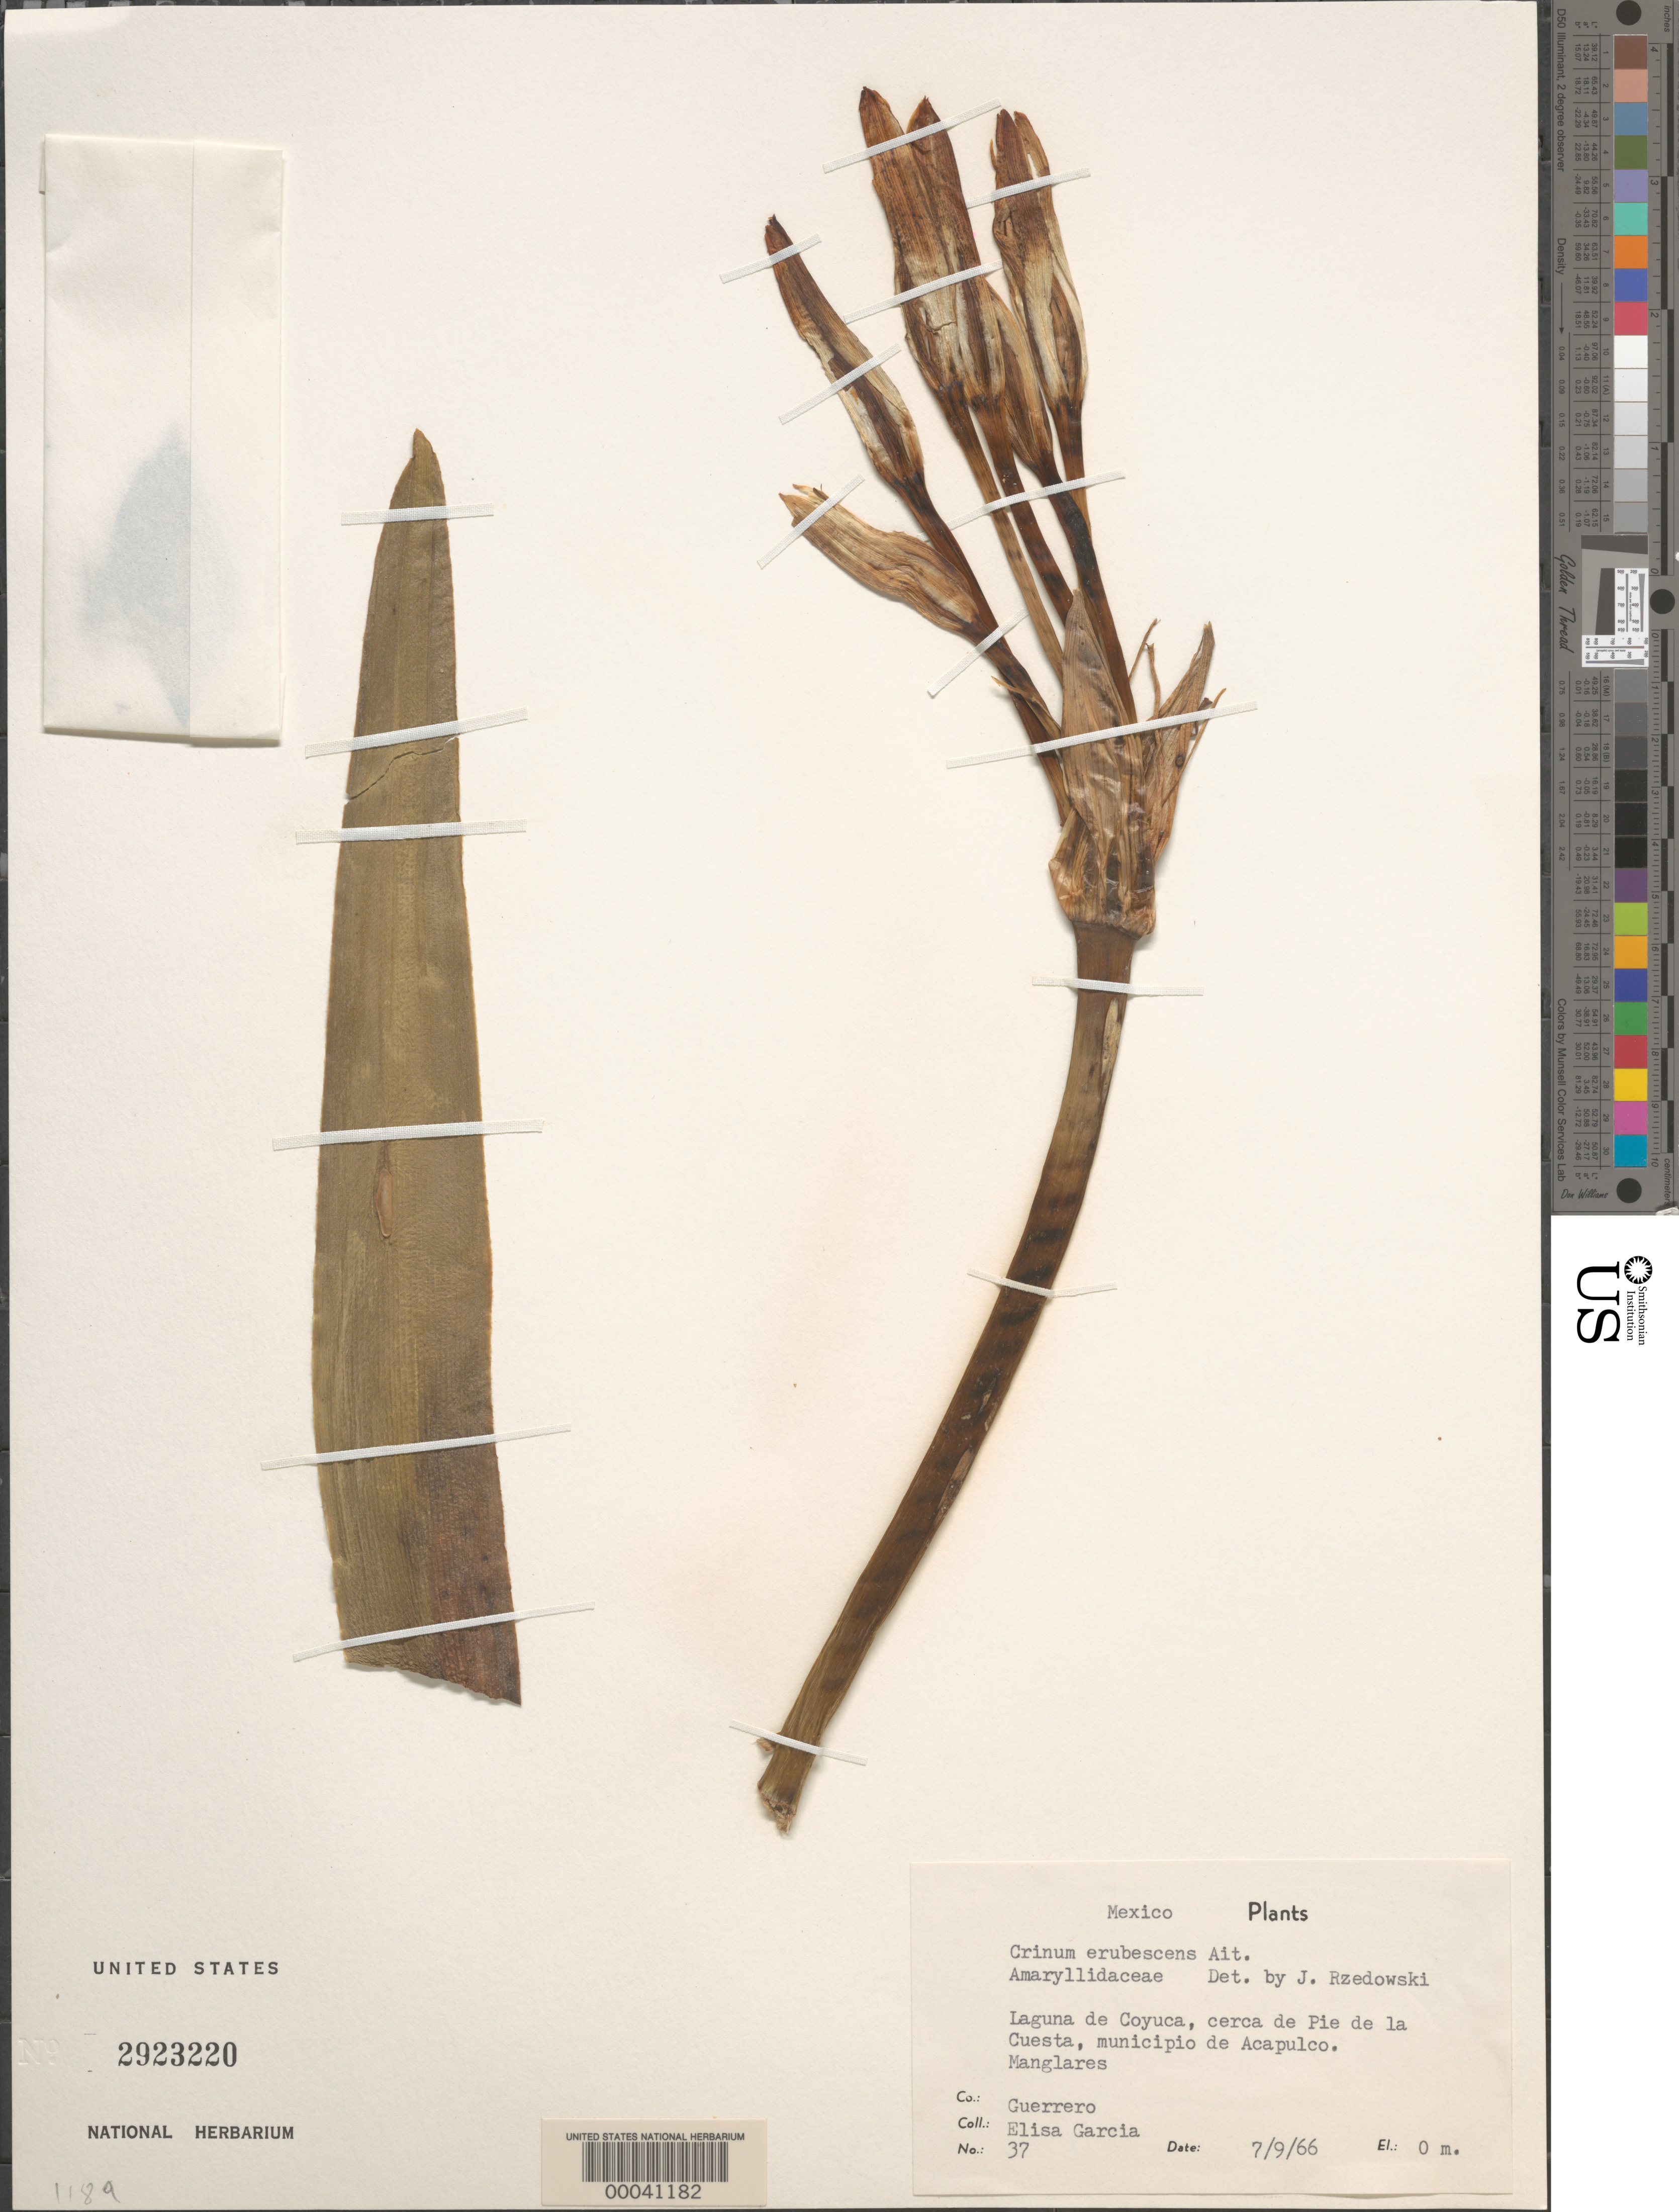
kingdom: Plantae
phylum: Tracheophyta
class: Liliopsida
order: Asparagales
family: Amaryllidaceae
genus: Crinum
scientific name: Crinum erubescens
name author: Aiton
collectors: E. Garcia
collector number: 376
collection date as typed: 07 Sep 1966 or 09 Jul 1966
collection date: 1966-07-09 or 1966-09-07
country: Mexico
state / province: Guerrero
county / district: Acapulco de Juárez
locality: Laguna de Coyuca, Pie de la Cuesta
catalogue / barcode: US 2923220